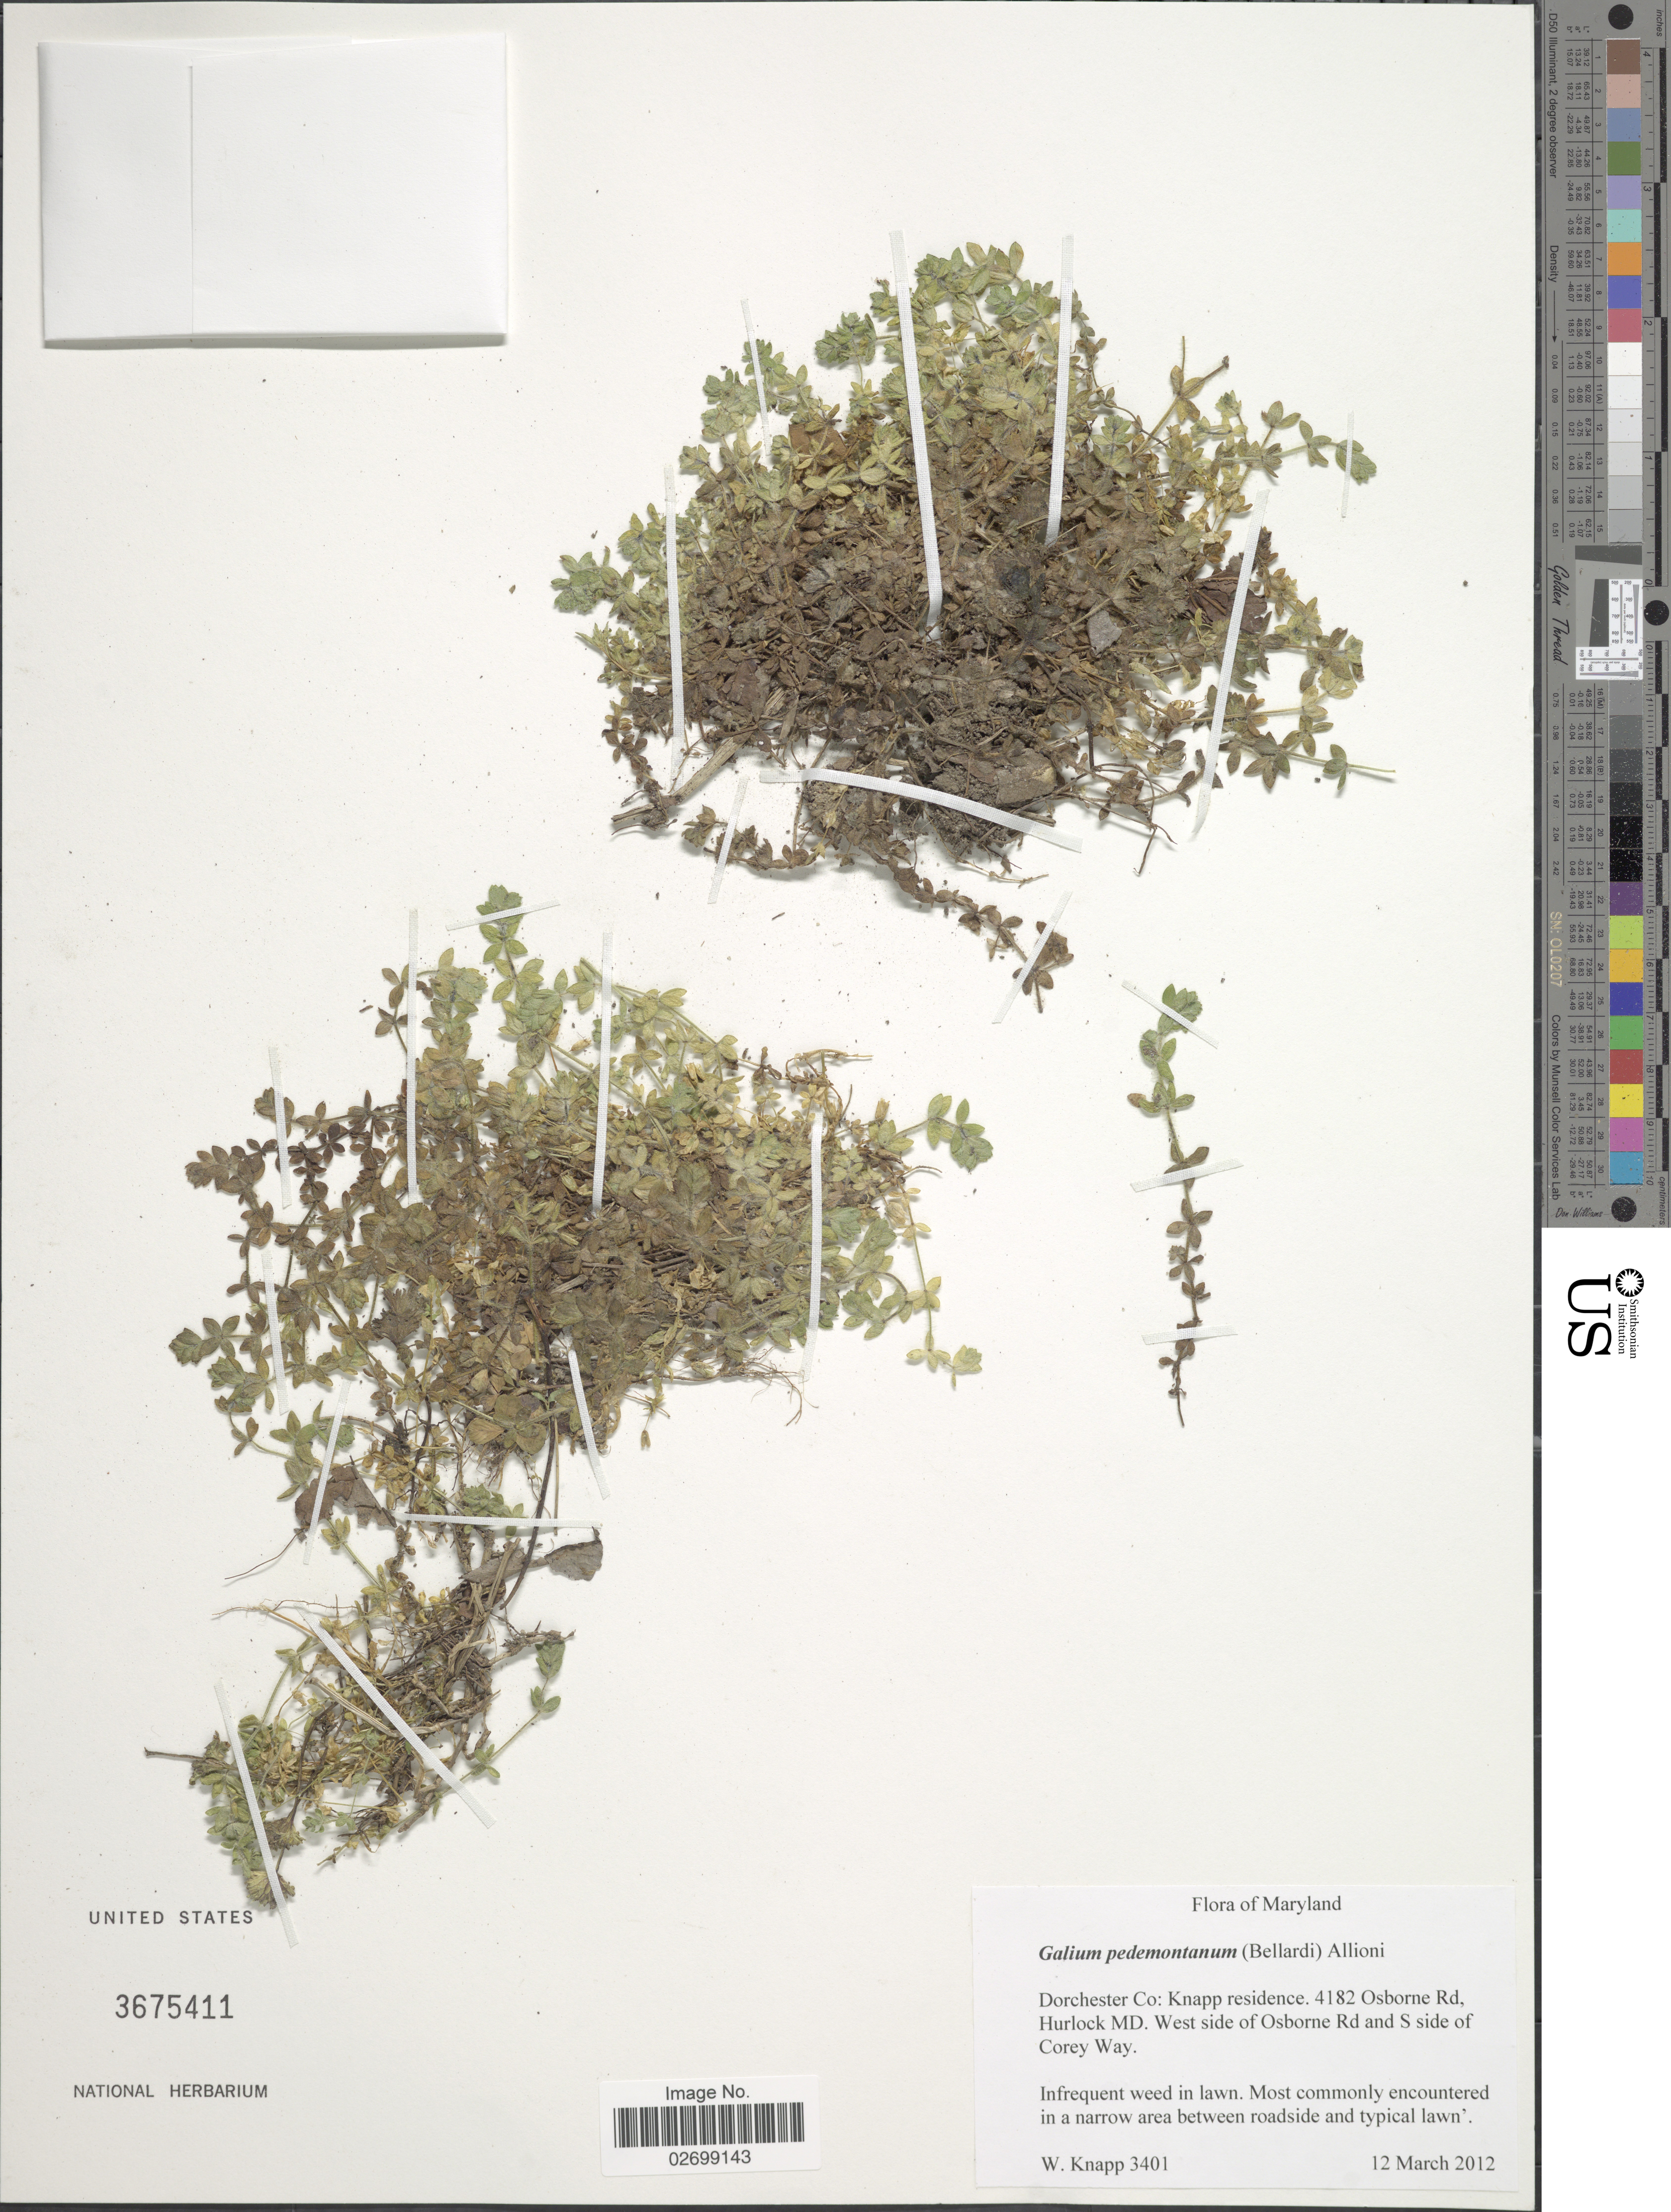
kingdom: Plantae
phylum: Tracheophyta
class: Magnoliopsida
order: Gentianales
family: Rubiaceae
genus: Cruciata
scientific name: Cruciata pedemontana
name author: (Bellardi) Ehrend.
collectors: W. Knapp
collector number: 3401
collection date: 2012-03-12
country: United States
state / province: Maryland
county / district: Dorchester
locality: Dorchester Co.: Knapp residence, 4182 Osborne Rd, Hurlock MD, west side of Osborne Rd and S side of Corey Way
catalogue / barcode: US 3675411